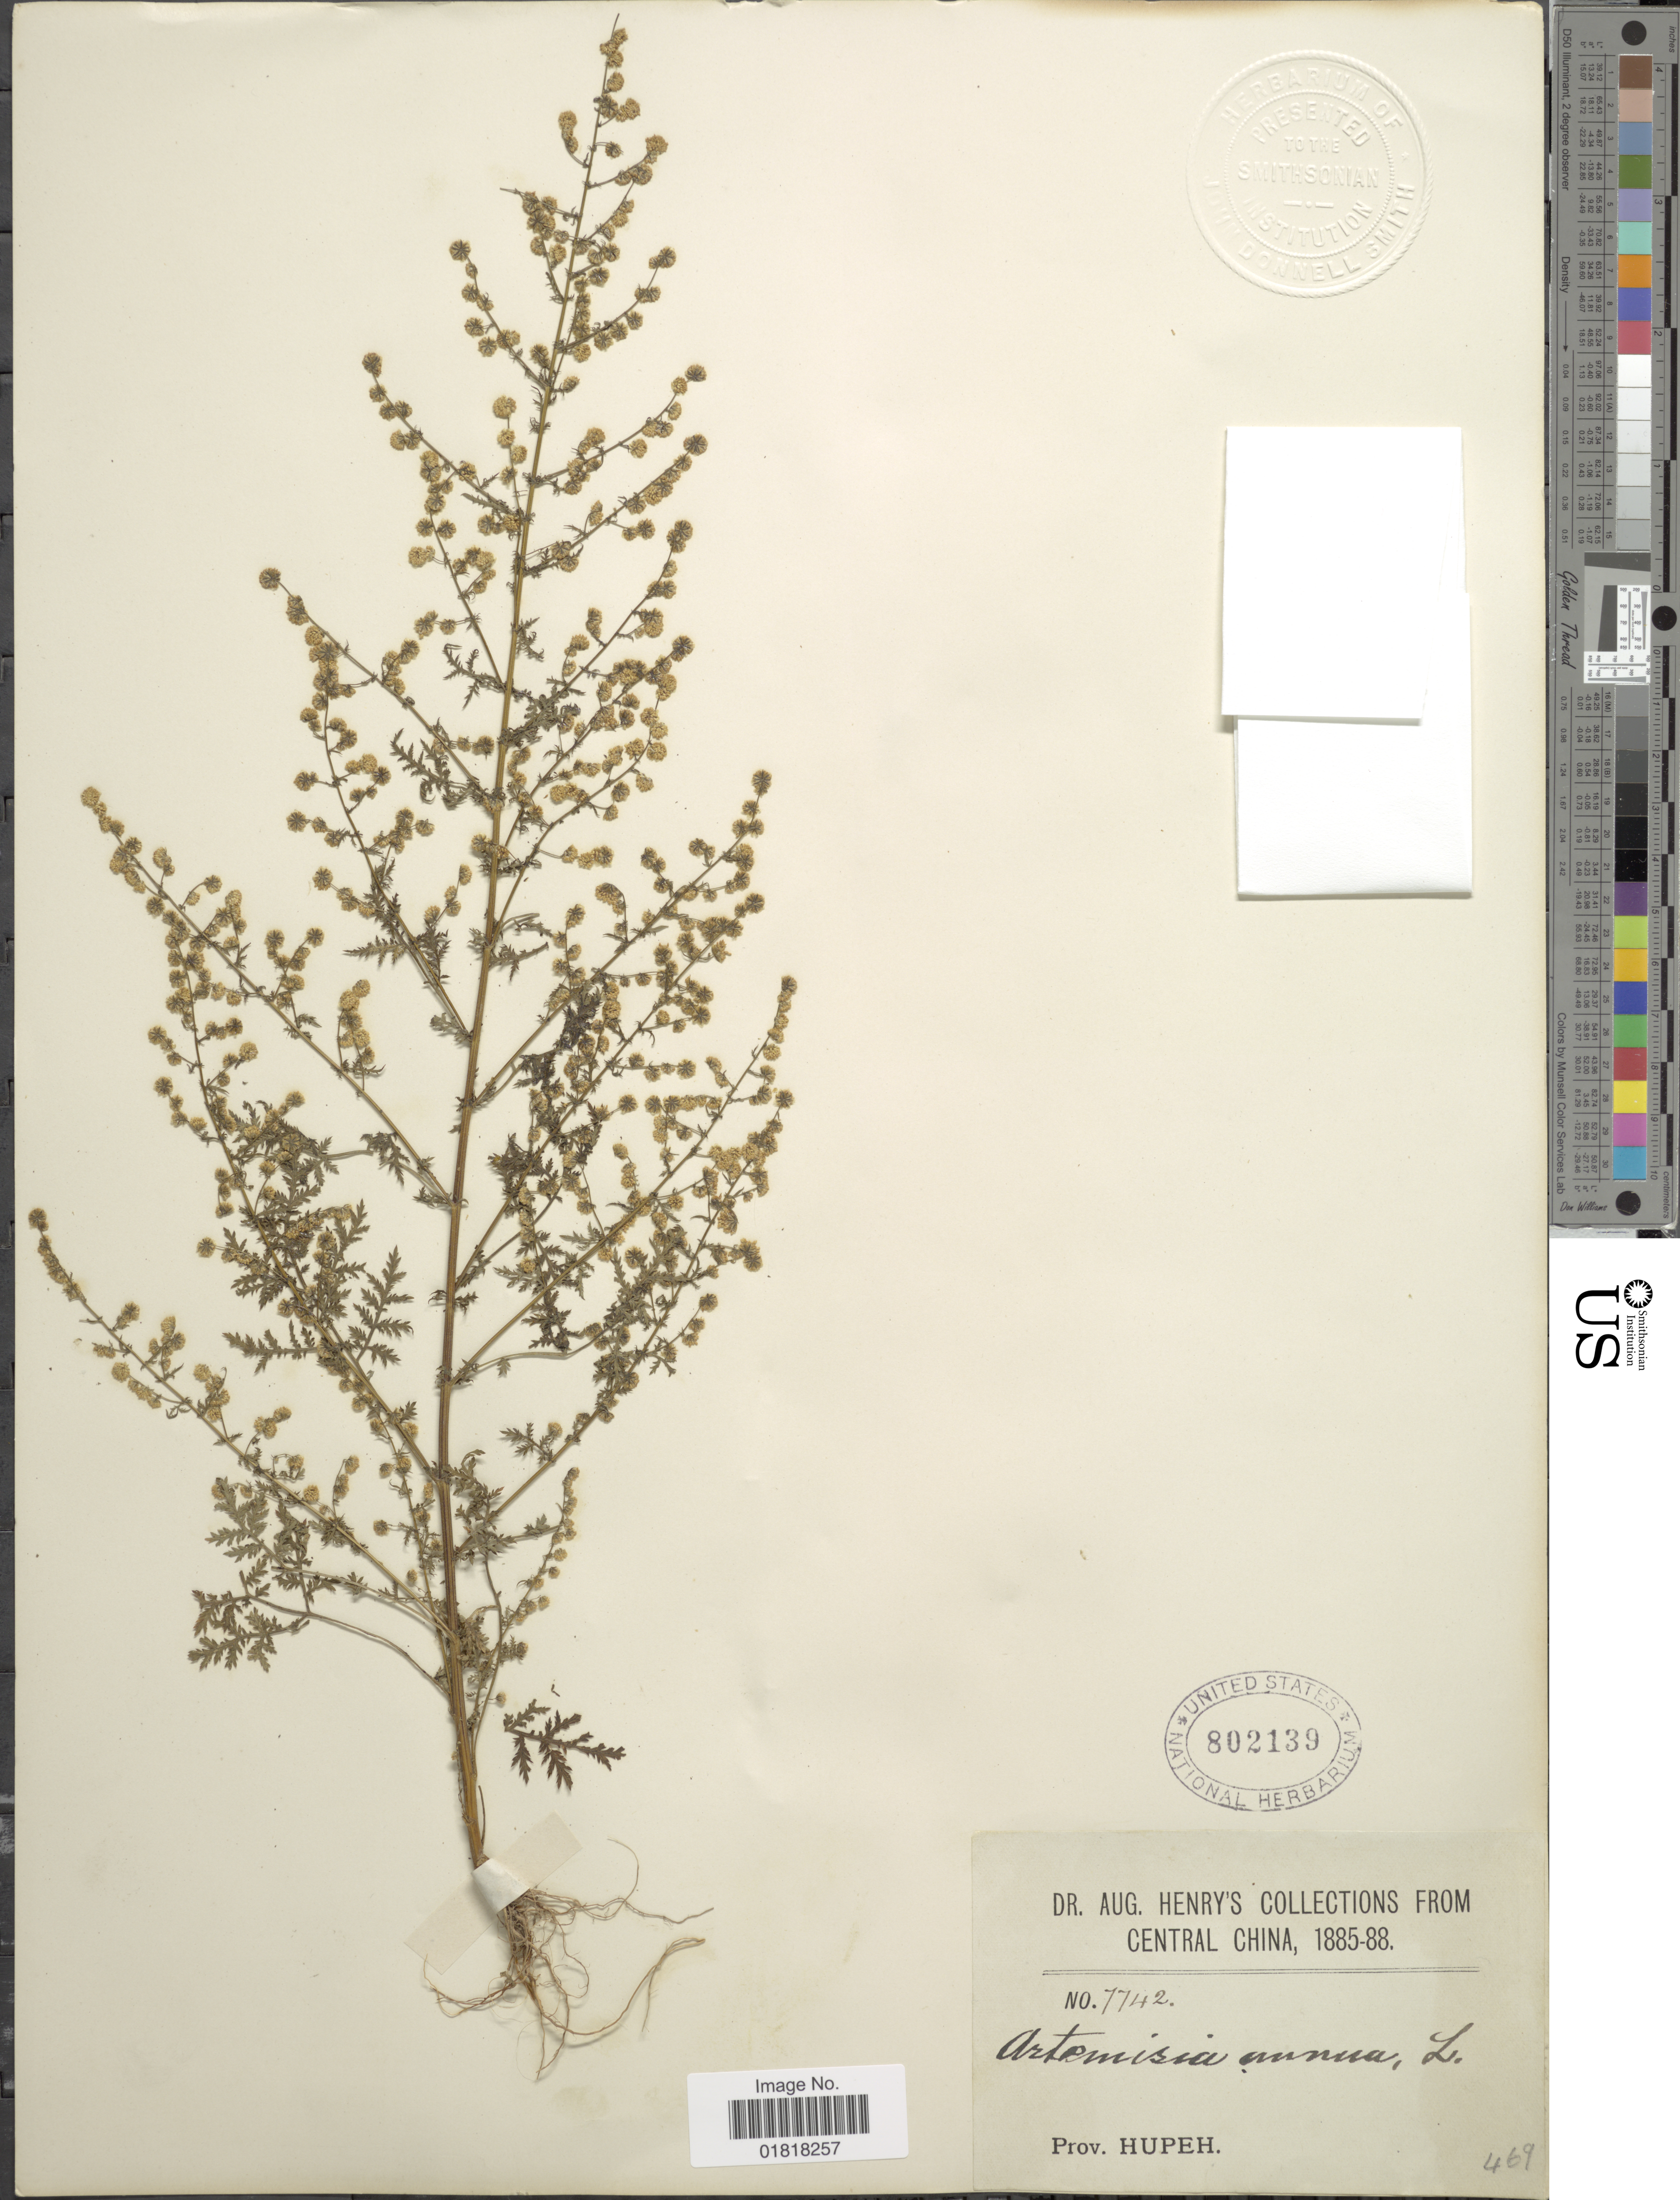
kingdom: Plantae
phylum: Tracheophyta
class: Magnoliopsida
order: Asterales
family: Asteraceae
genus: Artemisia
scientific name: Artemisia annua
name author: L.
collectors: A. Henry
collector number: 7742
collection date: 1885/1888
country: China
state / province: Hubei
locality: Central China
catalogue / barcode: US 802139